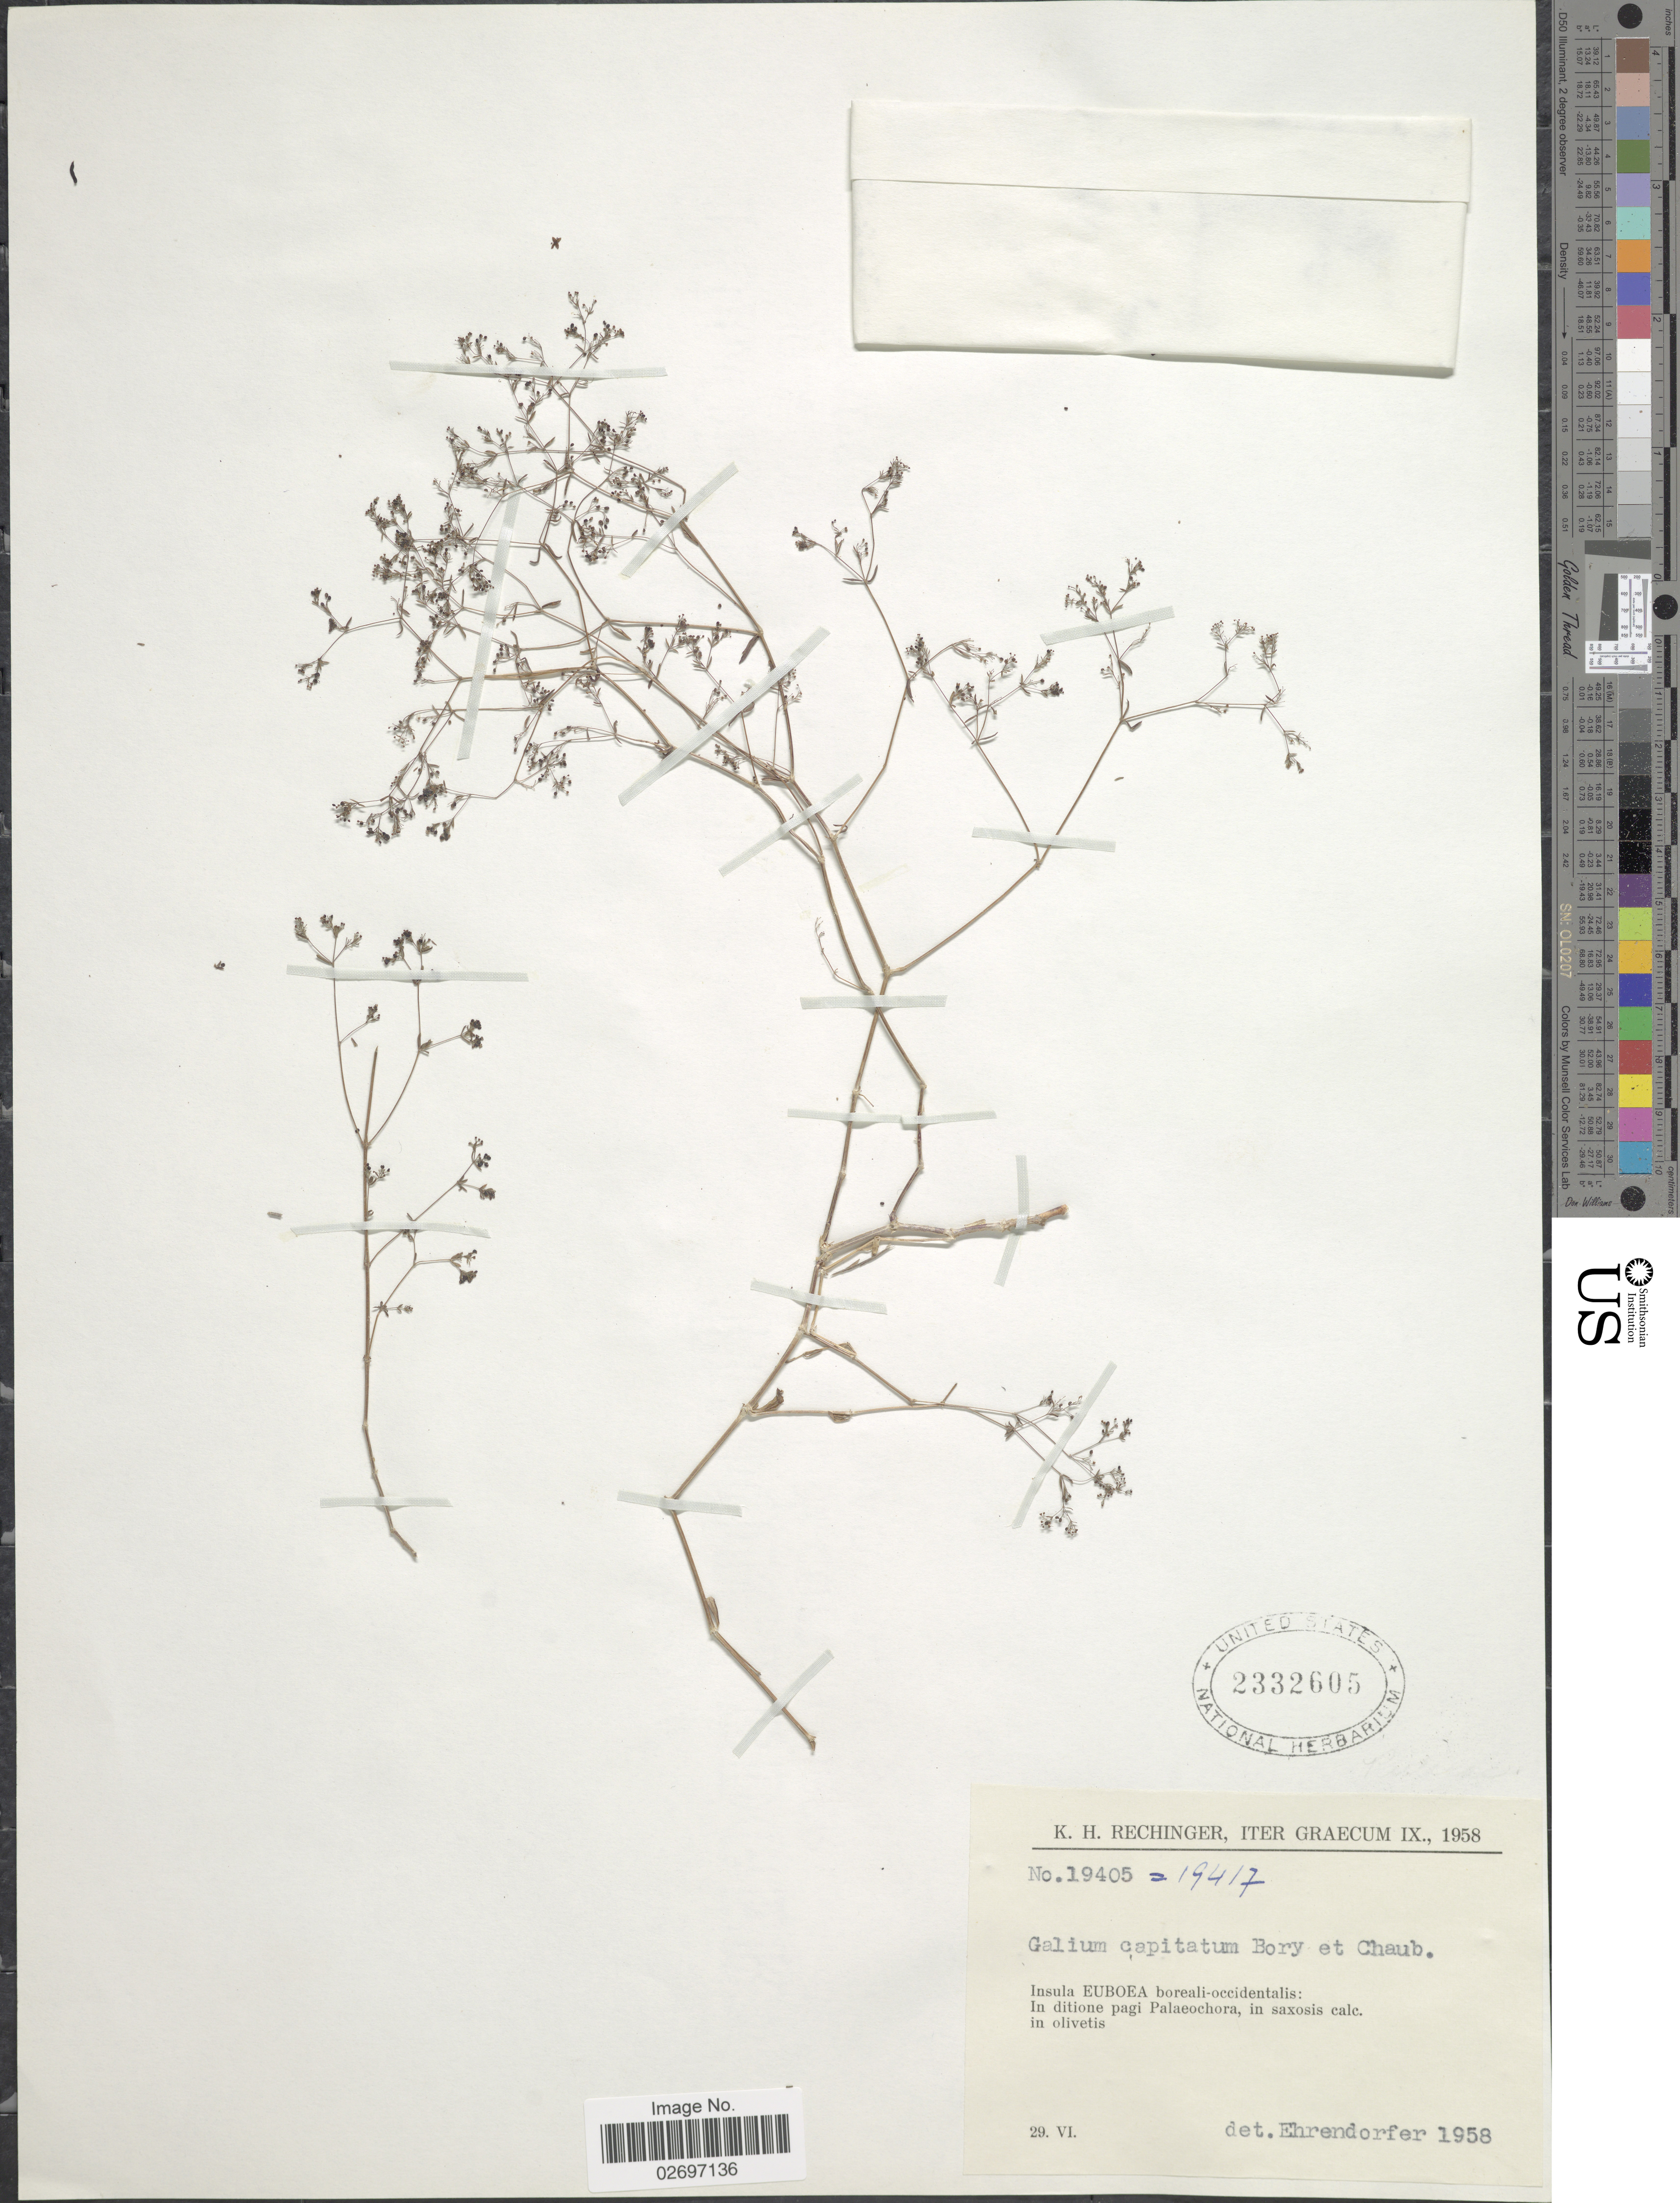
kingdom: Plantae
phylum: Tracheophyta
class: Magnoliopsida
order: Gentianales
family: Rubiaceae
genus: Galium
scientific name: Galium capitatum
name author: Bory & Chaub.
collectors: K. H. Rechinger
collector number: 19405/19417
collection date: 1958-09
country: Greece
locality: Graecum, Insula Euboea boreali-occidentalis: in ditione pagi Palaeochora, in saxosis calc. in olivetis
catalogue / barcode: US 2332605